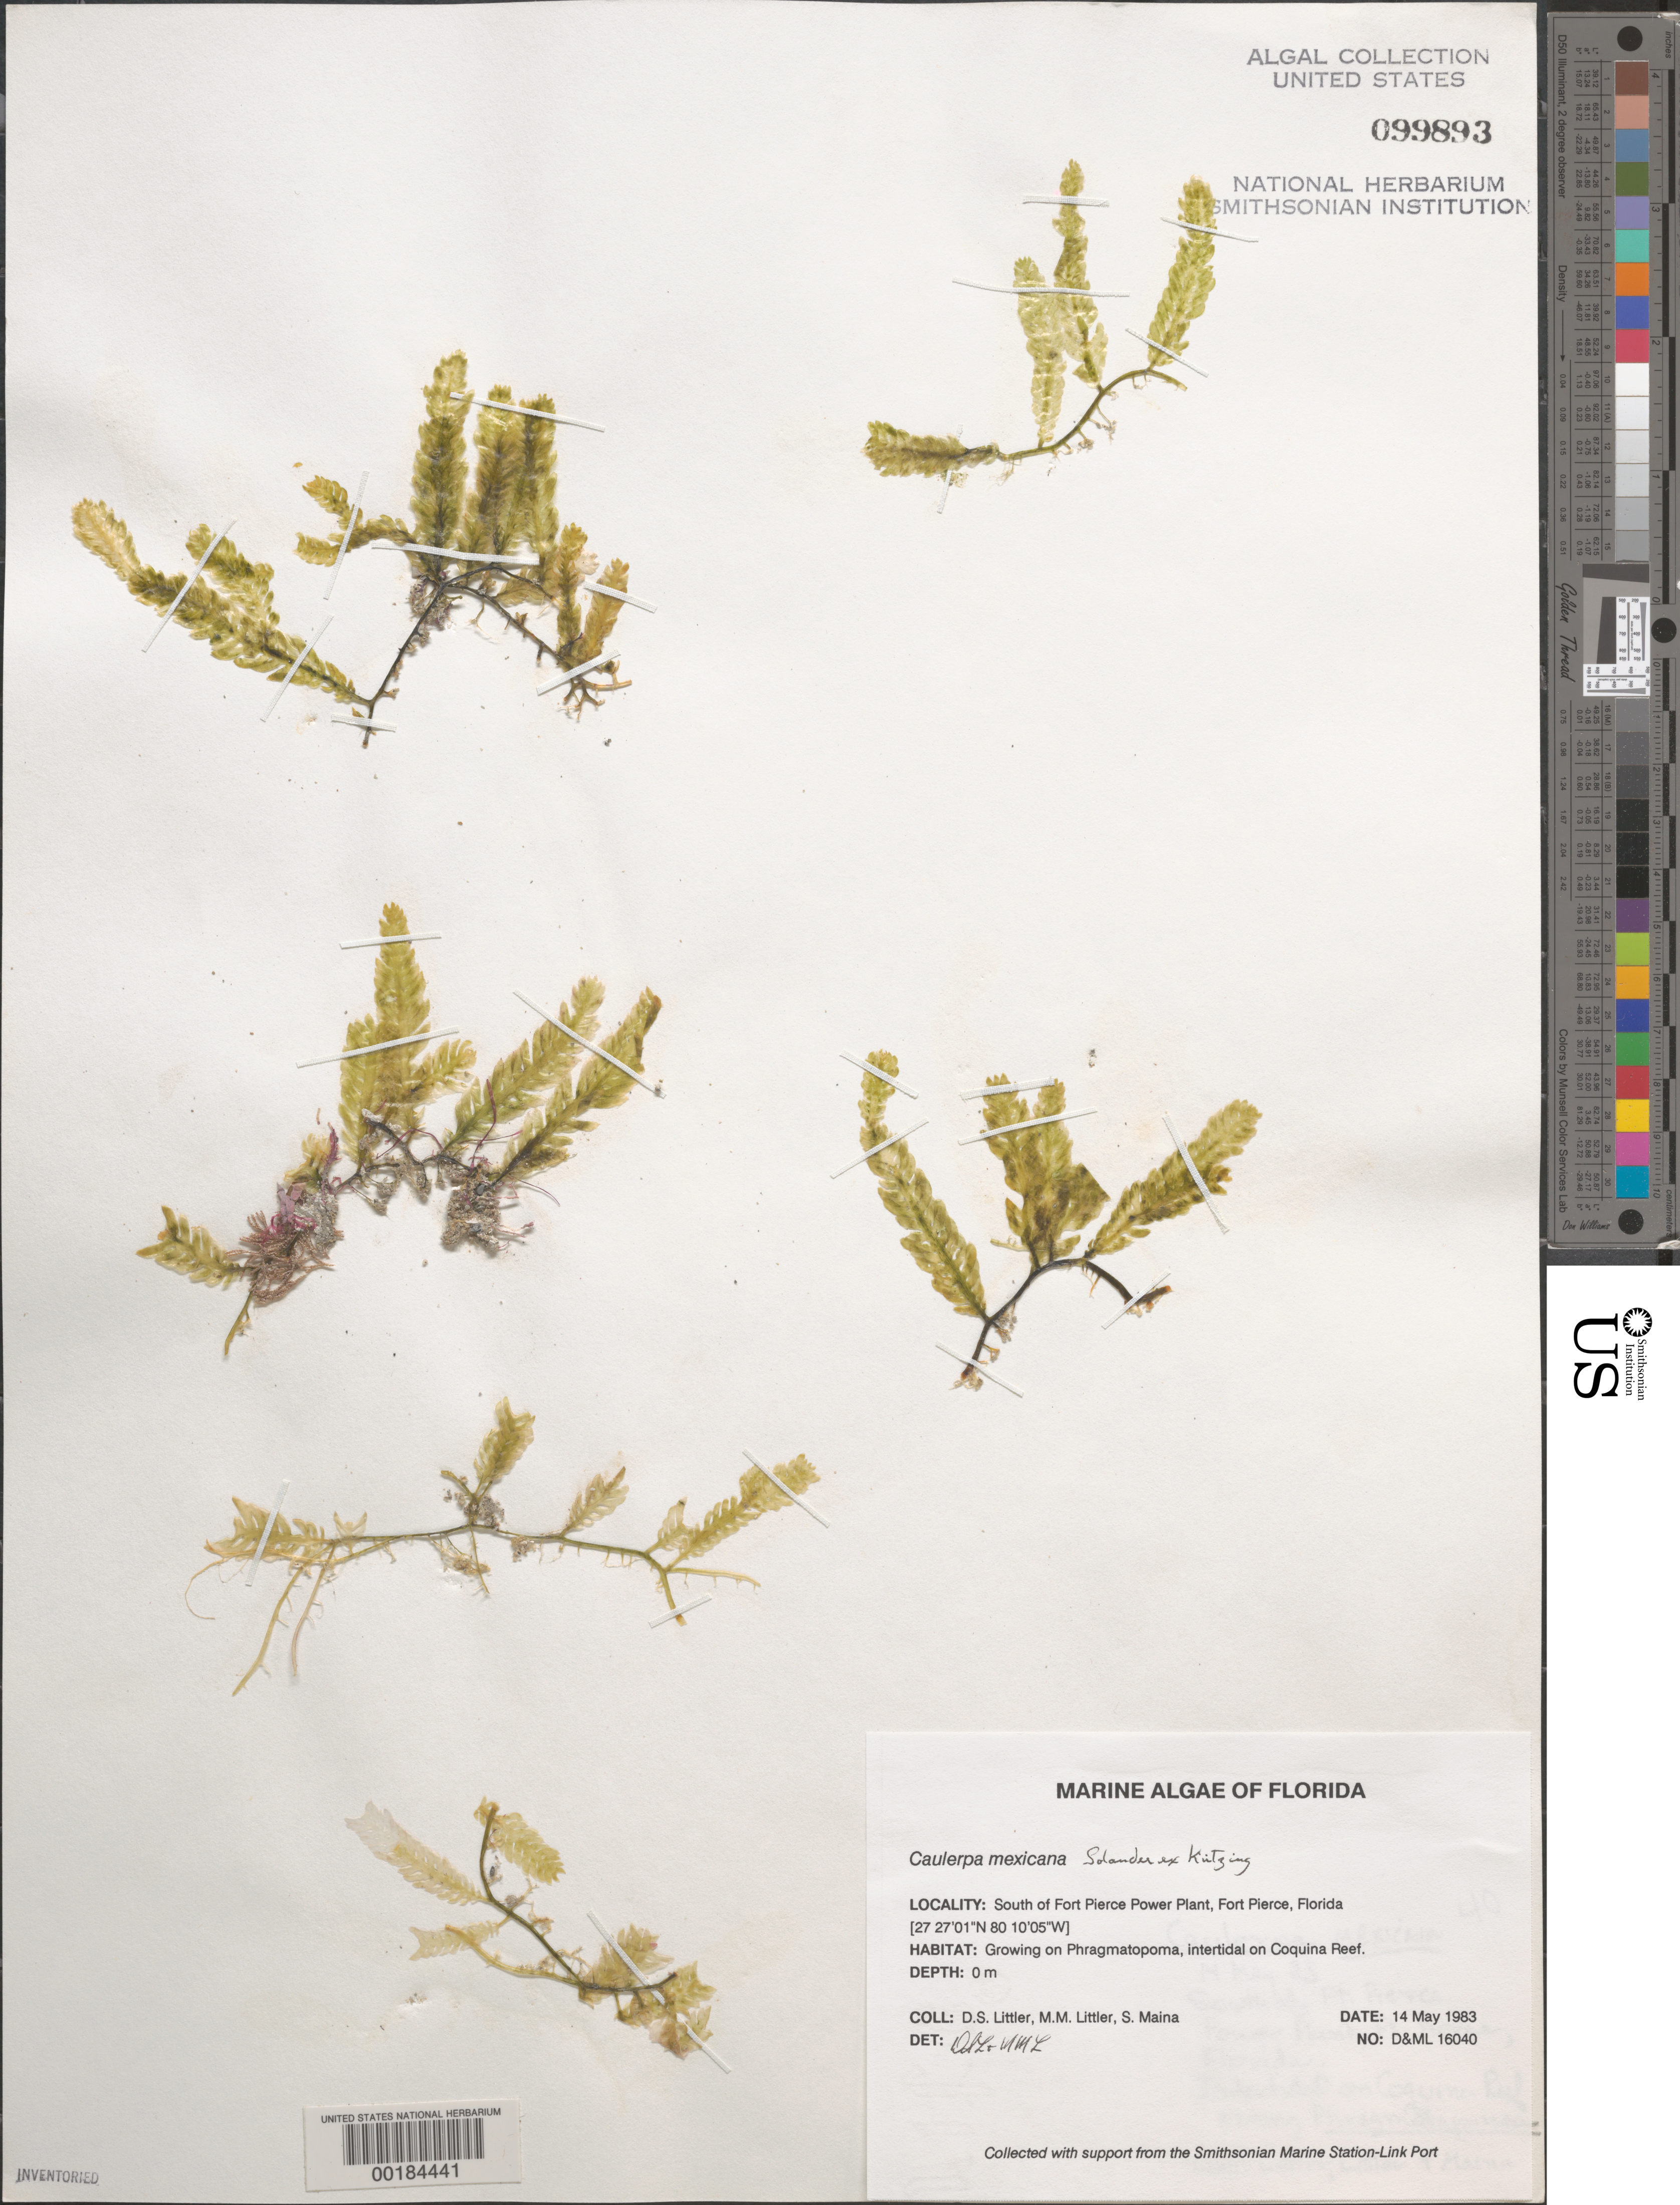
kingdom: Plantae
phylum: Chlorophyta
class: Ulvophyceae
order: Bryopsidales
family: Caulerpaceae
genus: Caulerpa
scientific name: Caulerpa mexicana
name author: Sond. ex Kütz.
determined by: Littler, D. S.; Littler, M. M.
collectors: D. S. Littler, M. M. Littler & S. Maina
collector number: D&ML 16040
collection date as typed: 14 May 1983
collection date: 1983-05-14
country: United States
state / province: Florida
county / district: Saint Lucie County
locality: Fort Pierce, south of Fort Pierce power plant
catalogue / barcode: US 99893